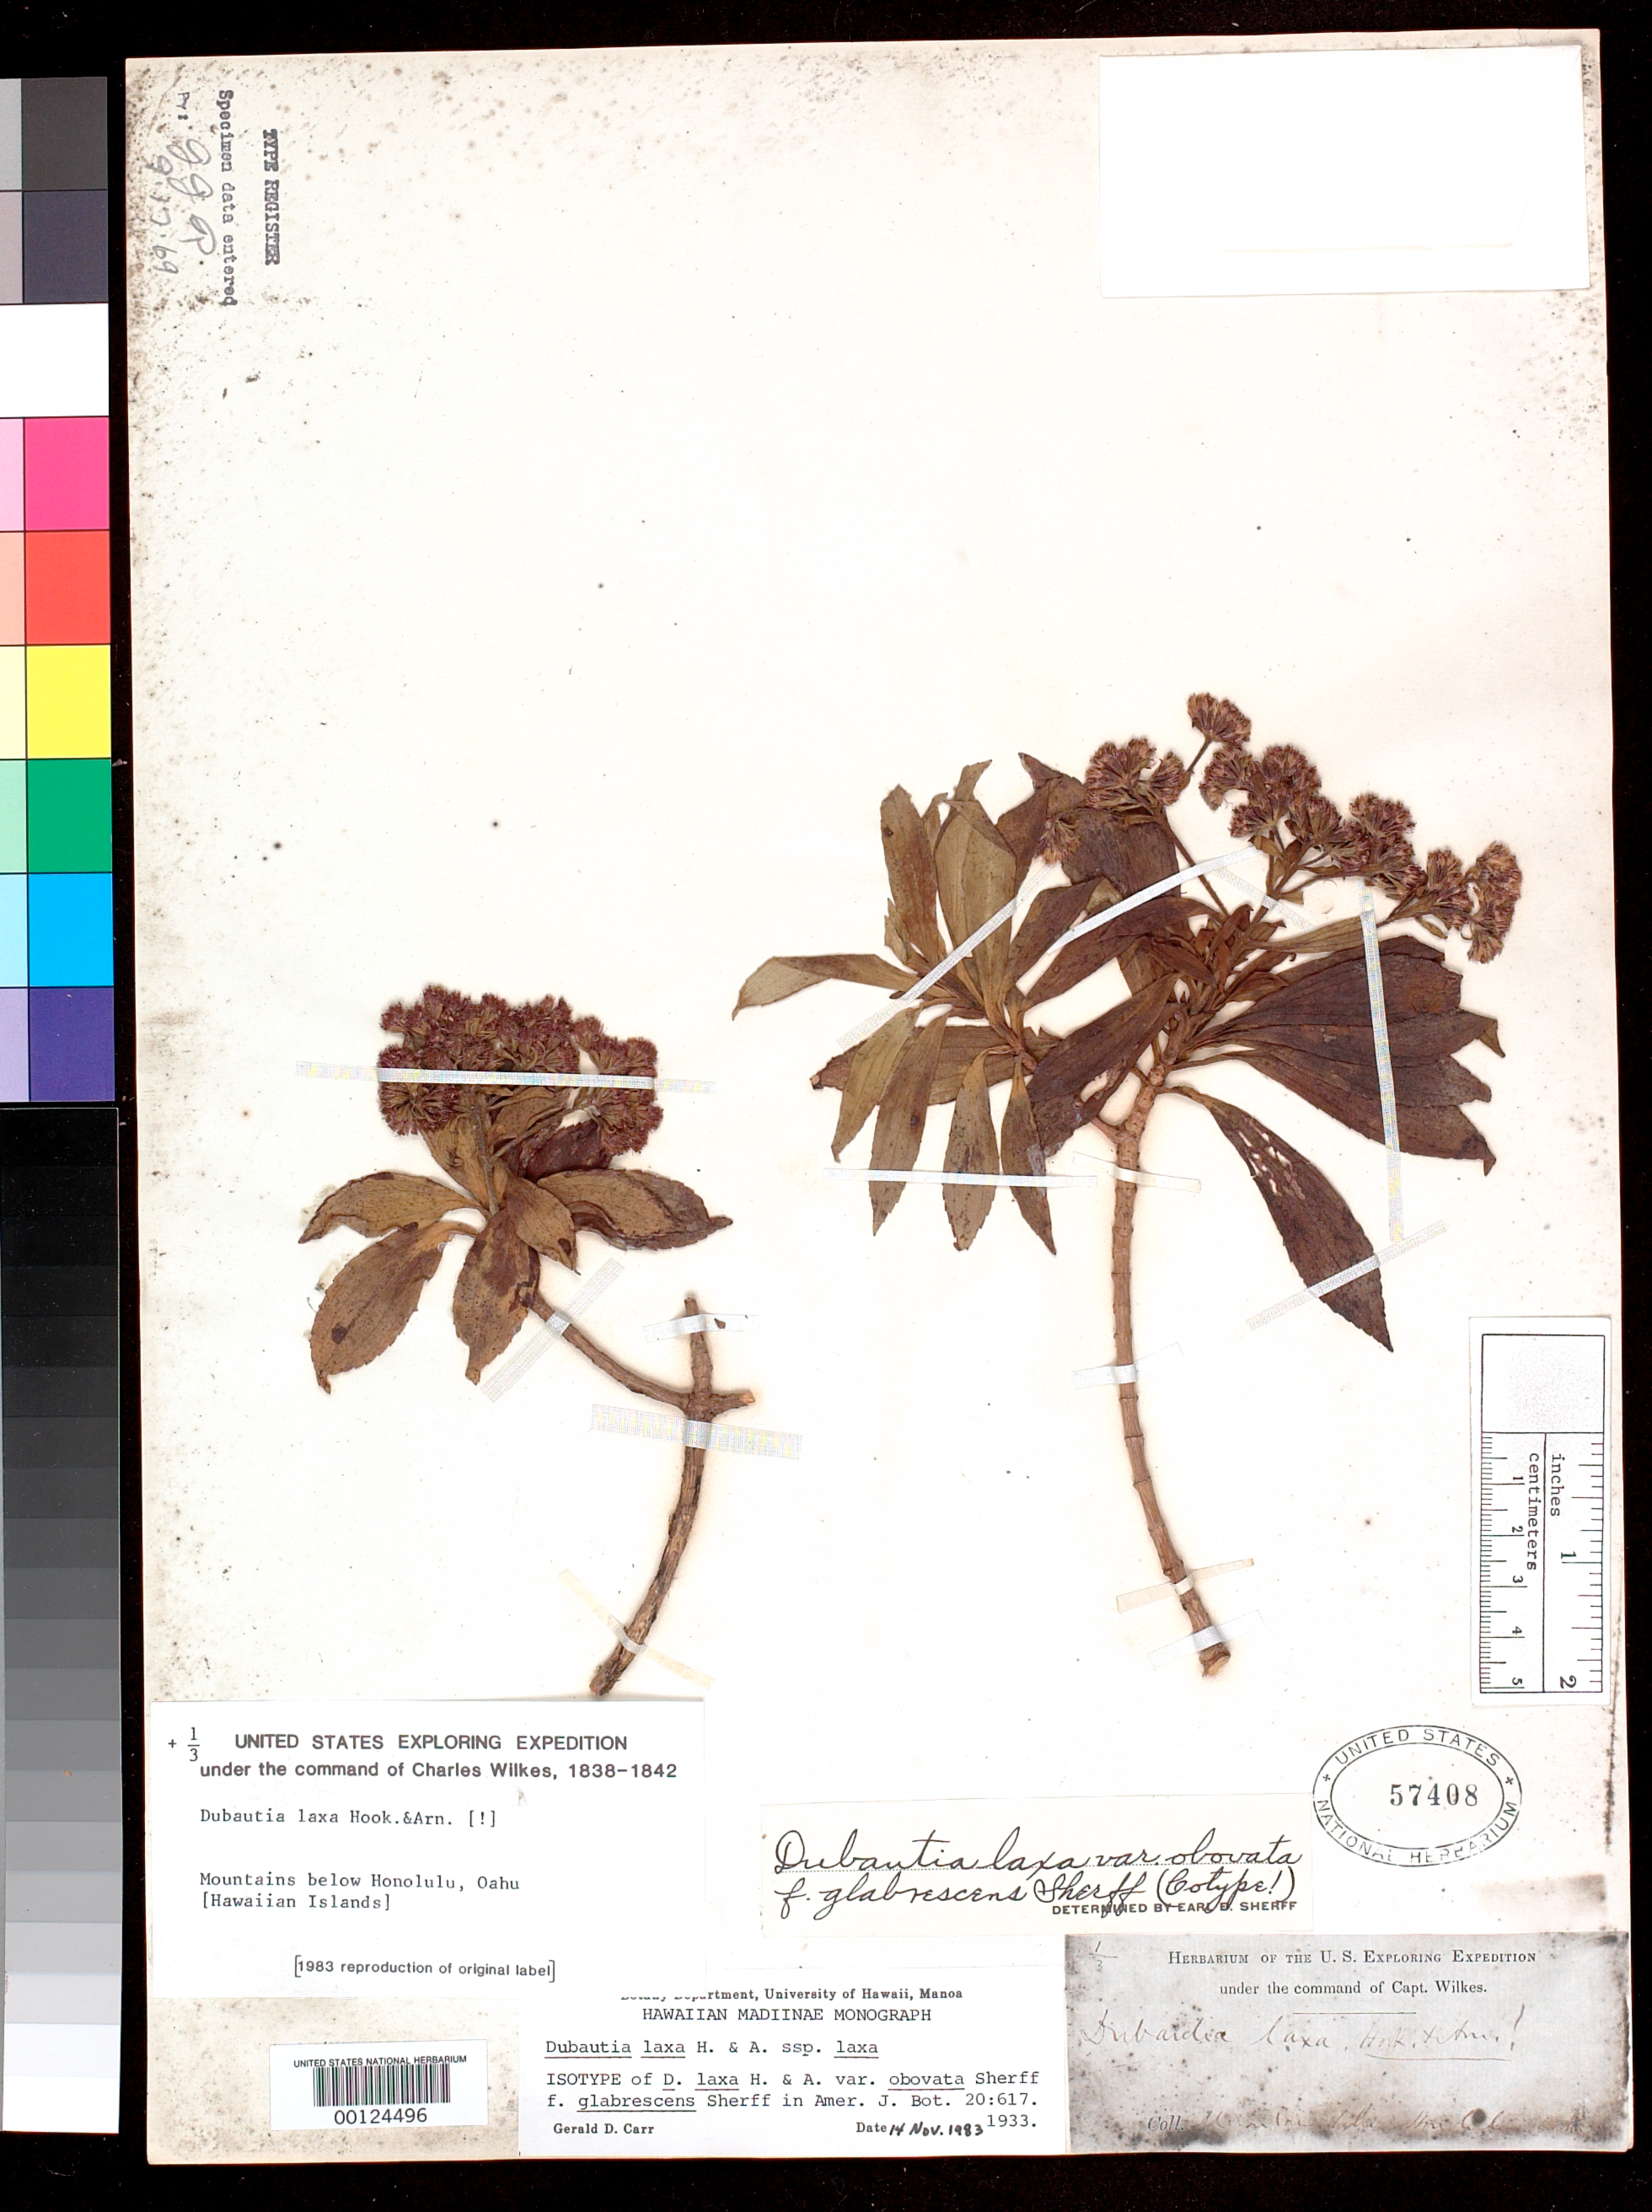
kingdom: Plantae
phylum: Tracheophyta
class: Magnoliopsida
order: Asterales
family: Asteraceae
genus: Dubautia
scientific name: Dubautia laxa f. glabrescens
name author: Sherff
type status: Isotype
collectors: Wilkes Explor. Exped.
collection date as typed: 1838 to -- --- 1842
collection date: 1838/1842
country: United States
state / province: Hawaii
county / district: Honolulu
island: Oahu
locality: Mountains below Honolulu.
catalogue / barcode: US 57408